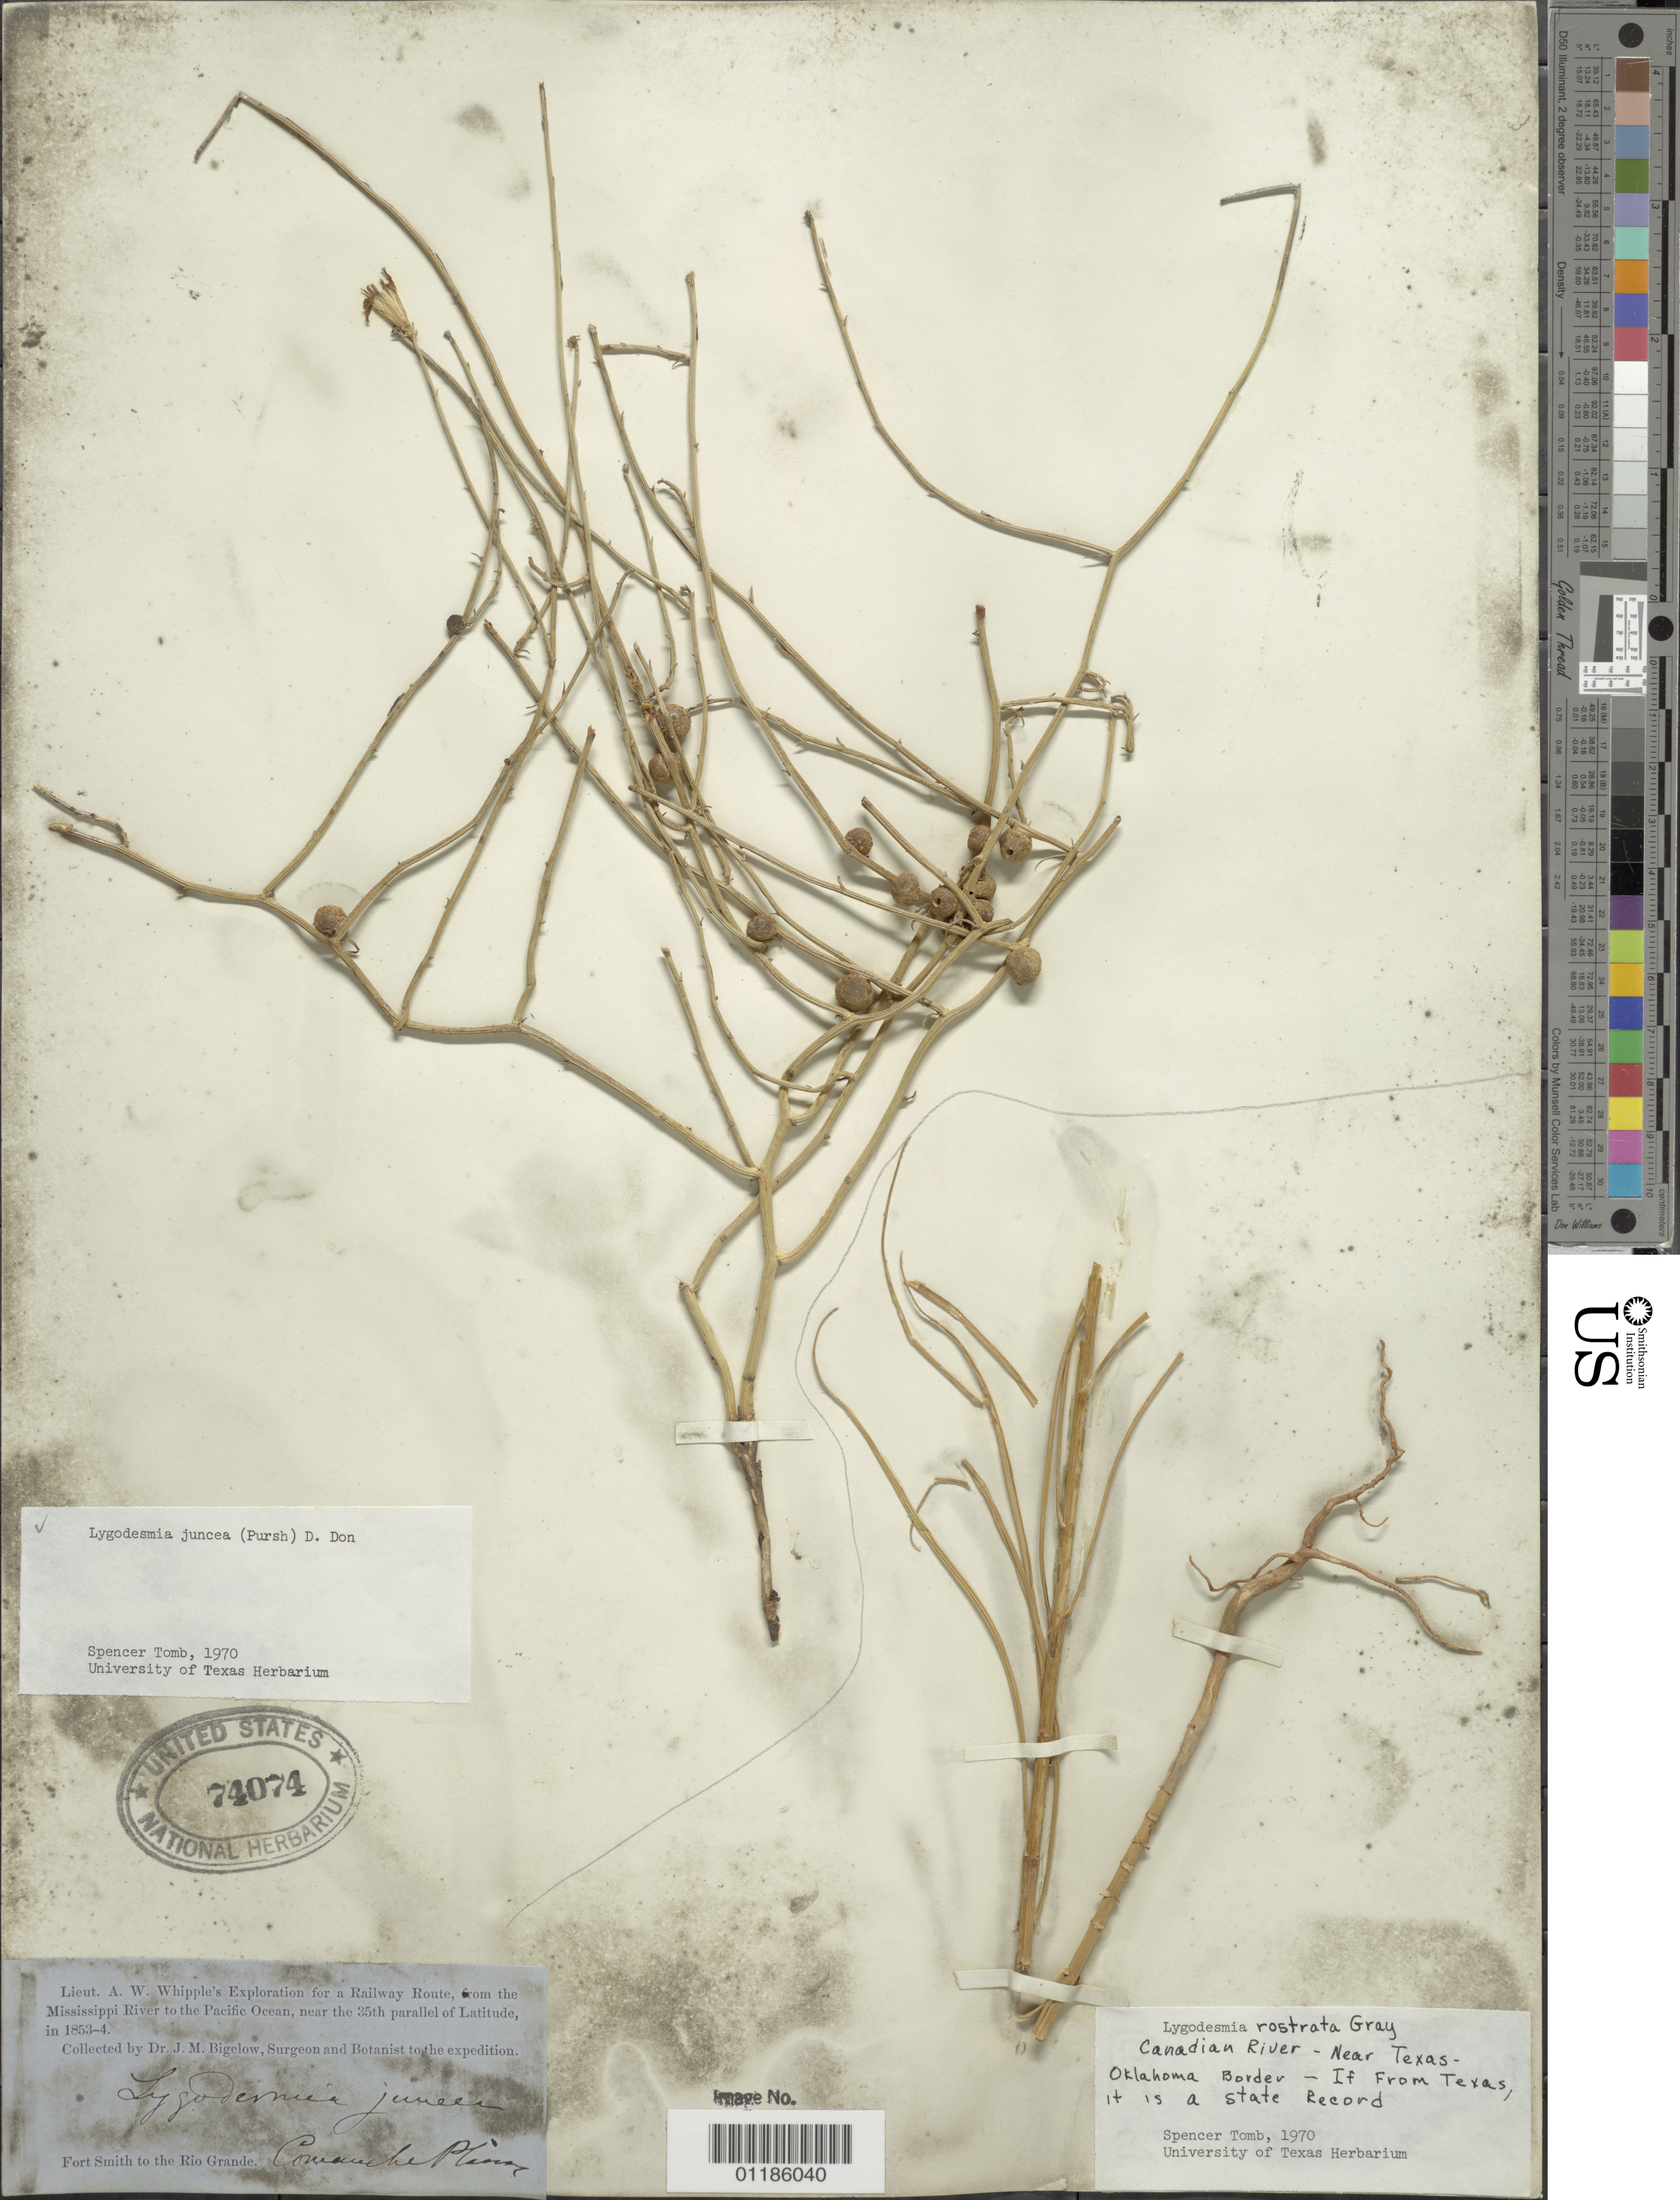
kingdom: Plantae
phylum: Tracheophyta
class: Magnoliopsida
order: Asterales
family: Asteraceae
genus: Lygodesmia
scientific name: Lygodesmia juncea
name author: D. Don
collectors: J. M. Bigelow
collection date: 1853/1854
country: United States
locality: Comanche Plains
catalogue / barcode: US 74074